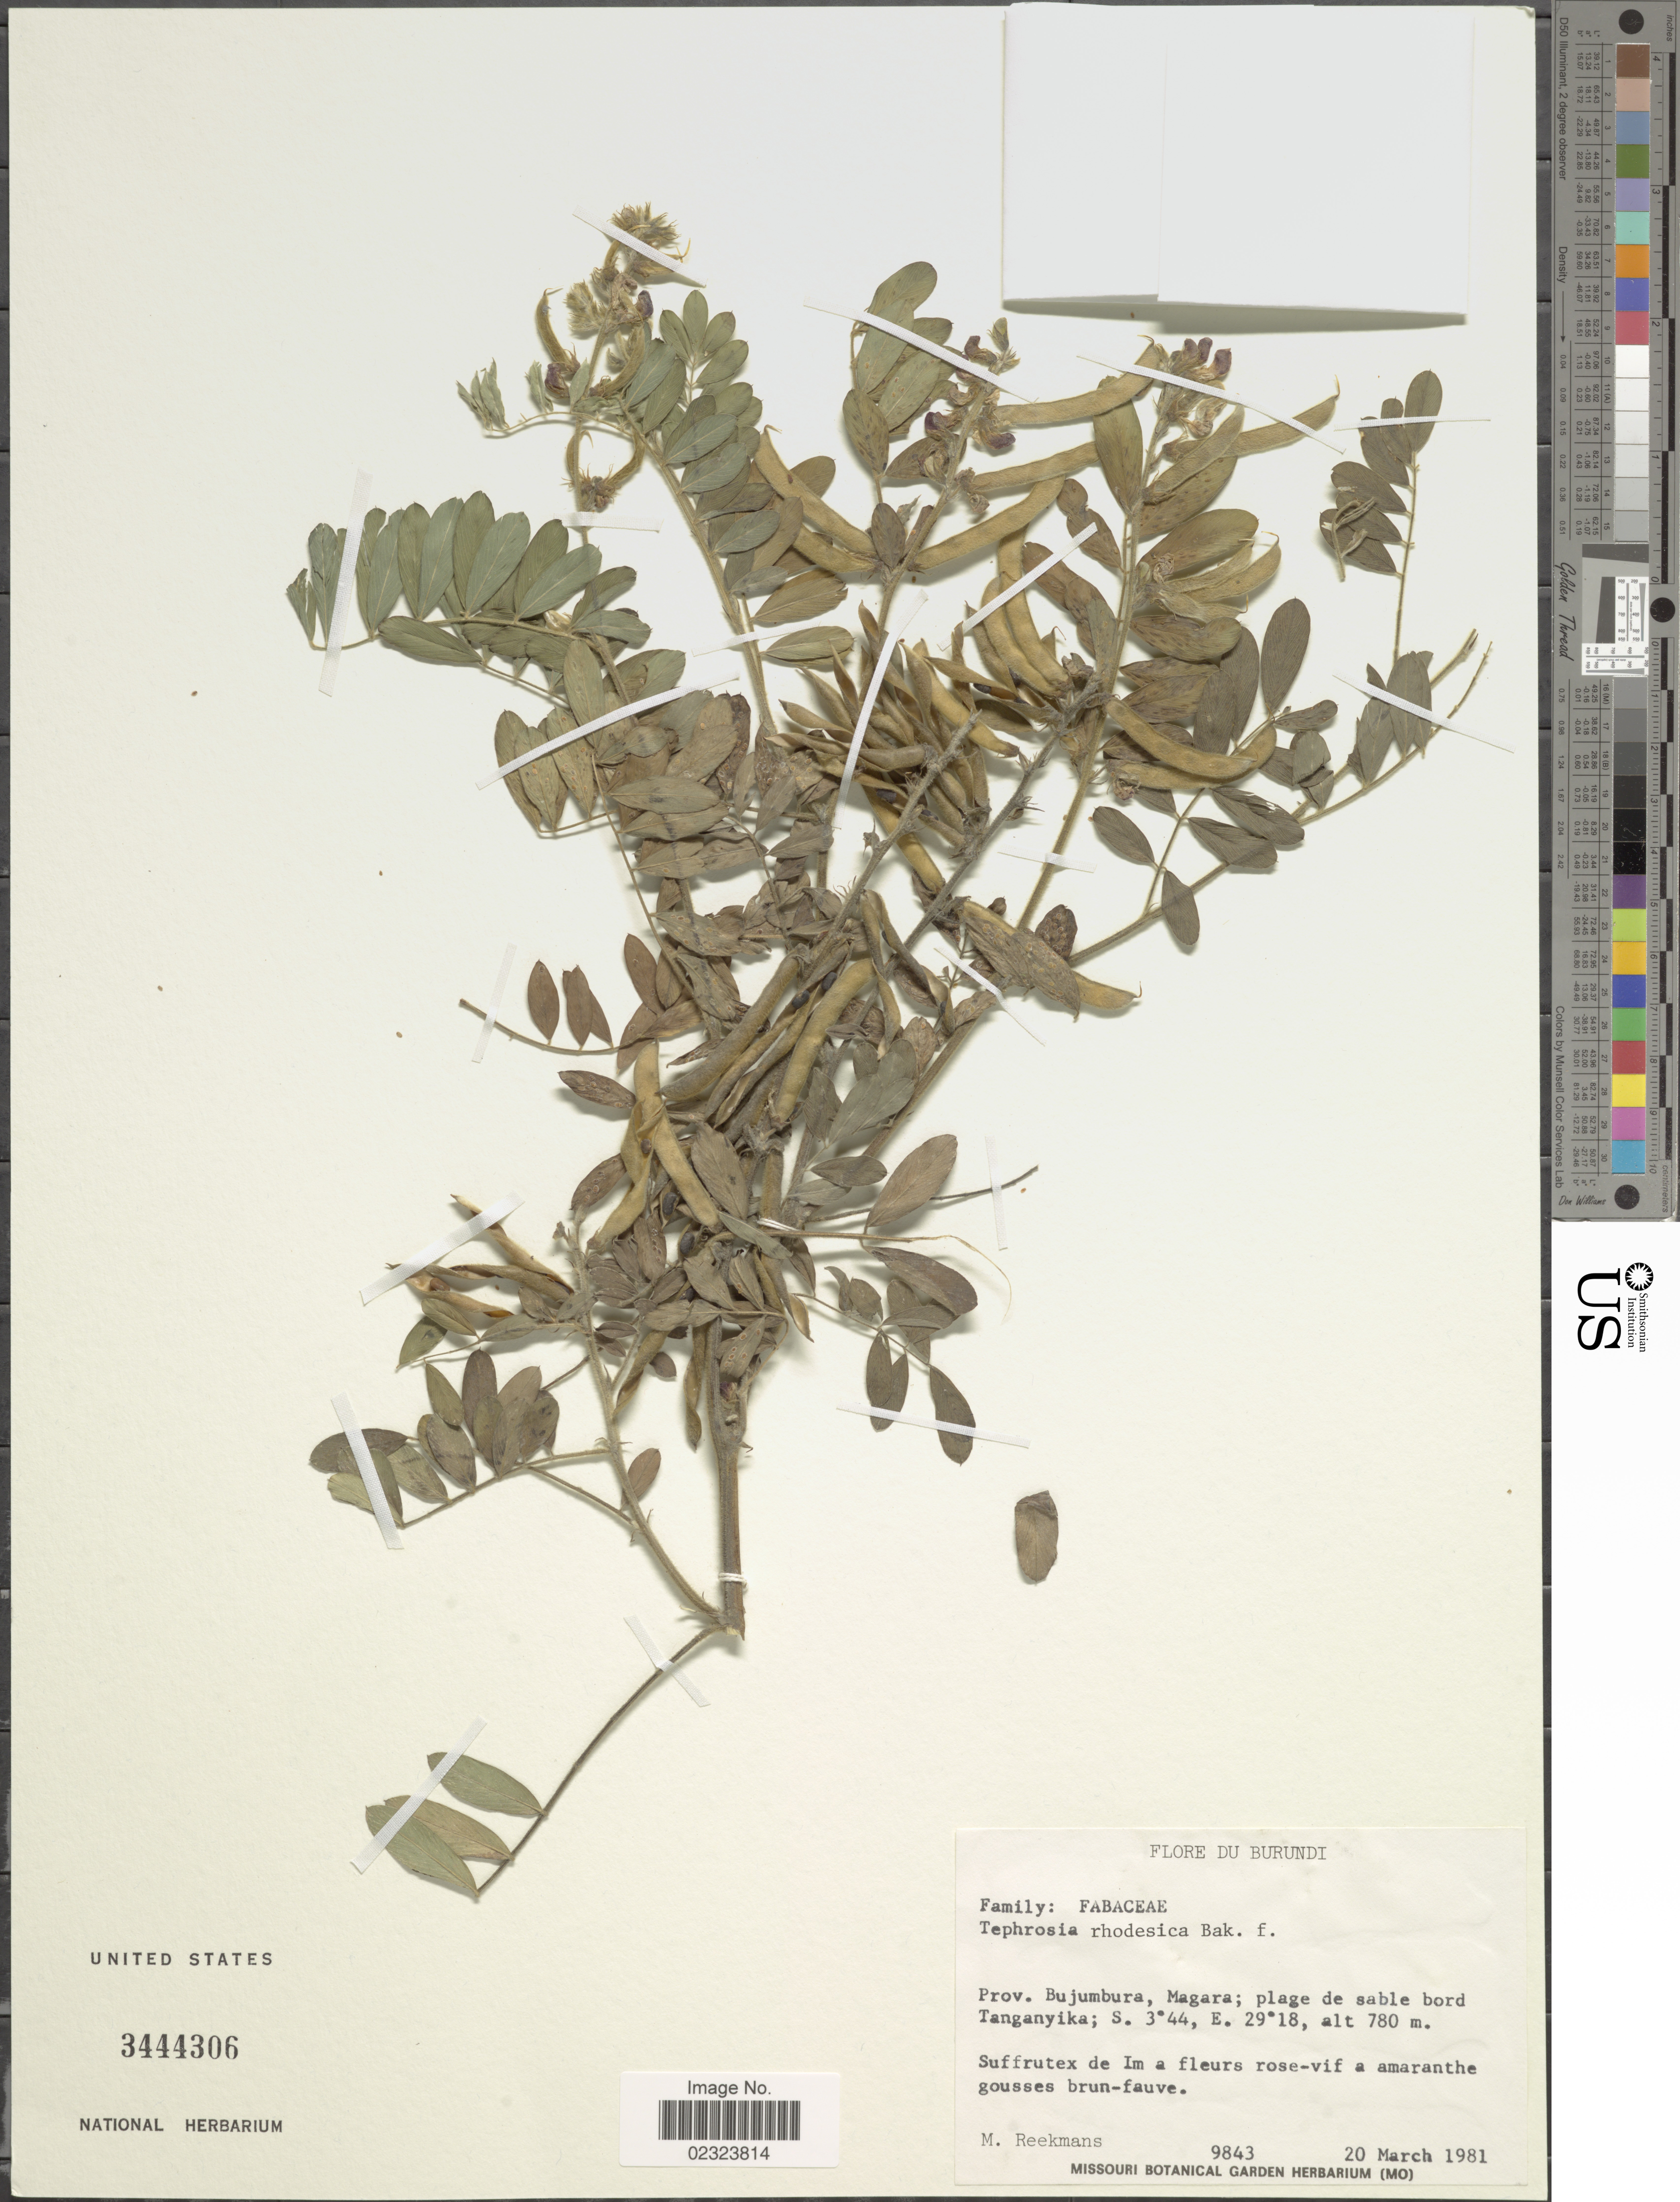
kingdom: Plantae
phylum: Tracheophyta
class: Magnoliopsida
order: Fabales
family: Fabaceae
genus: Tephrosia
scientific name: Tephrosia rhodesica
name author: Baker f.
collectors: M. Reekmans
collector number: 9843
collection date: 1981-03-20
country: Burundi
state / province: Bujumura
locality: Prov. Bujumbura, Magara; plage de sable bord Tanganyika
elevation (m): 780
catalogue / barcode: US 3444306